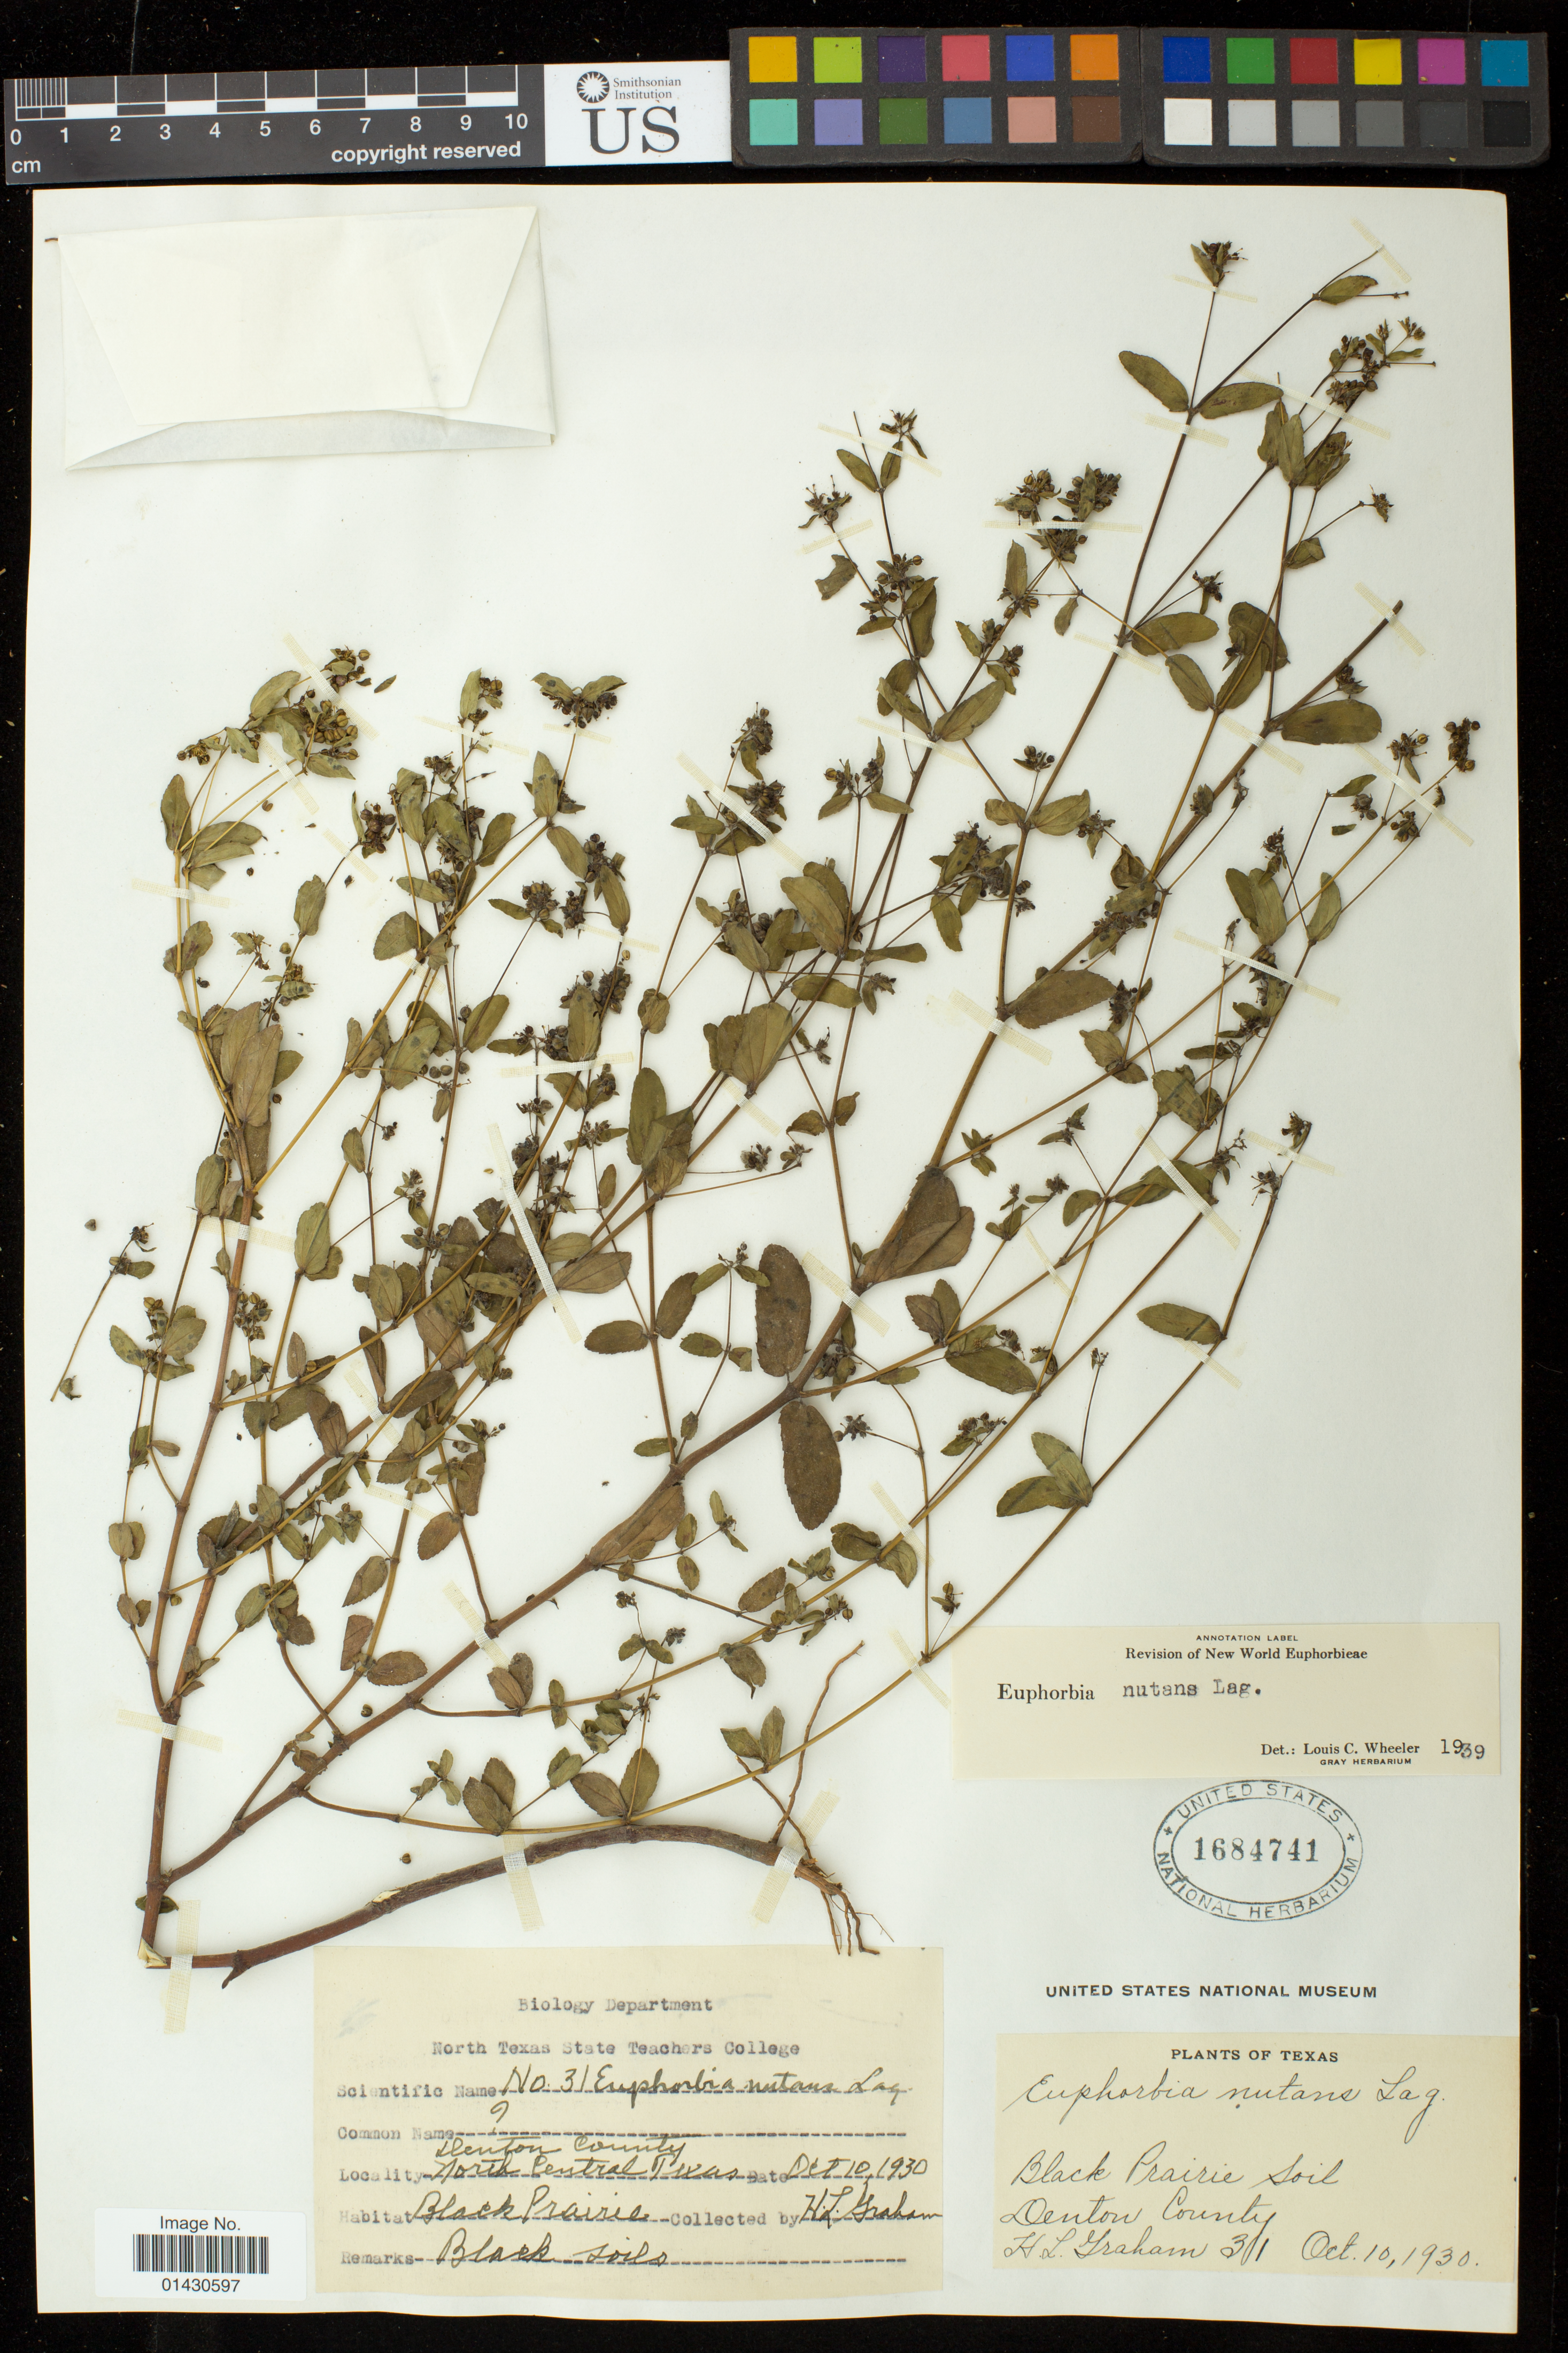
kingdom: Plantae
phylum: Tracheophyta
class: Magnoliopsida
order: Malpighiales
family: Euphorbiaceae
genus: Euphorbia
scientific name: Euphorbia maculata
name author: L.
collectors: H. L. Graham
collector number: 31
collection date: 1930-10-10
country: United States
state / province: Texas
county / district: Denton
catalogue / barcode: US 1684741